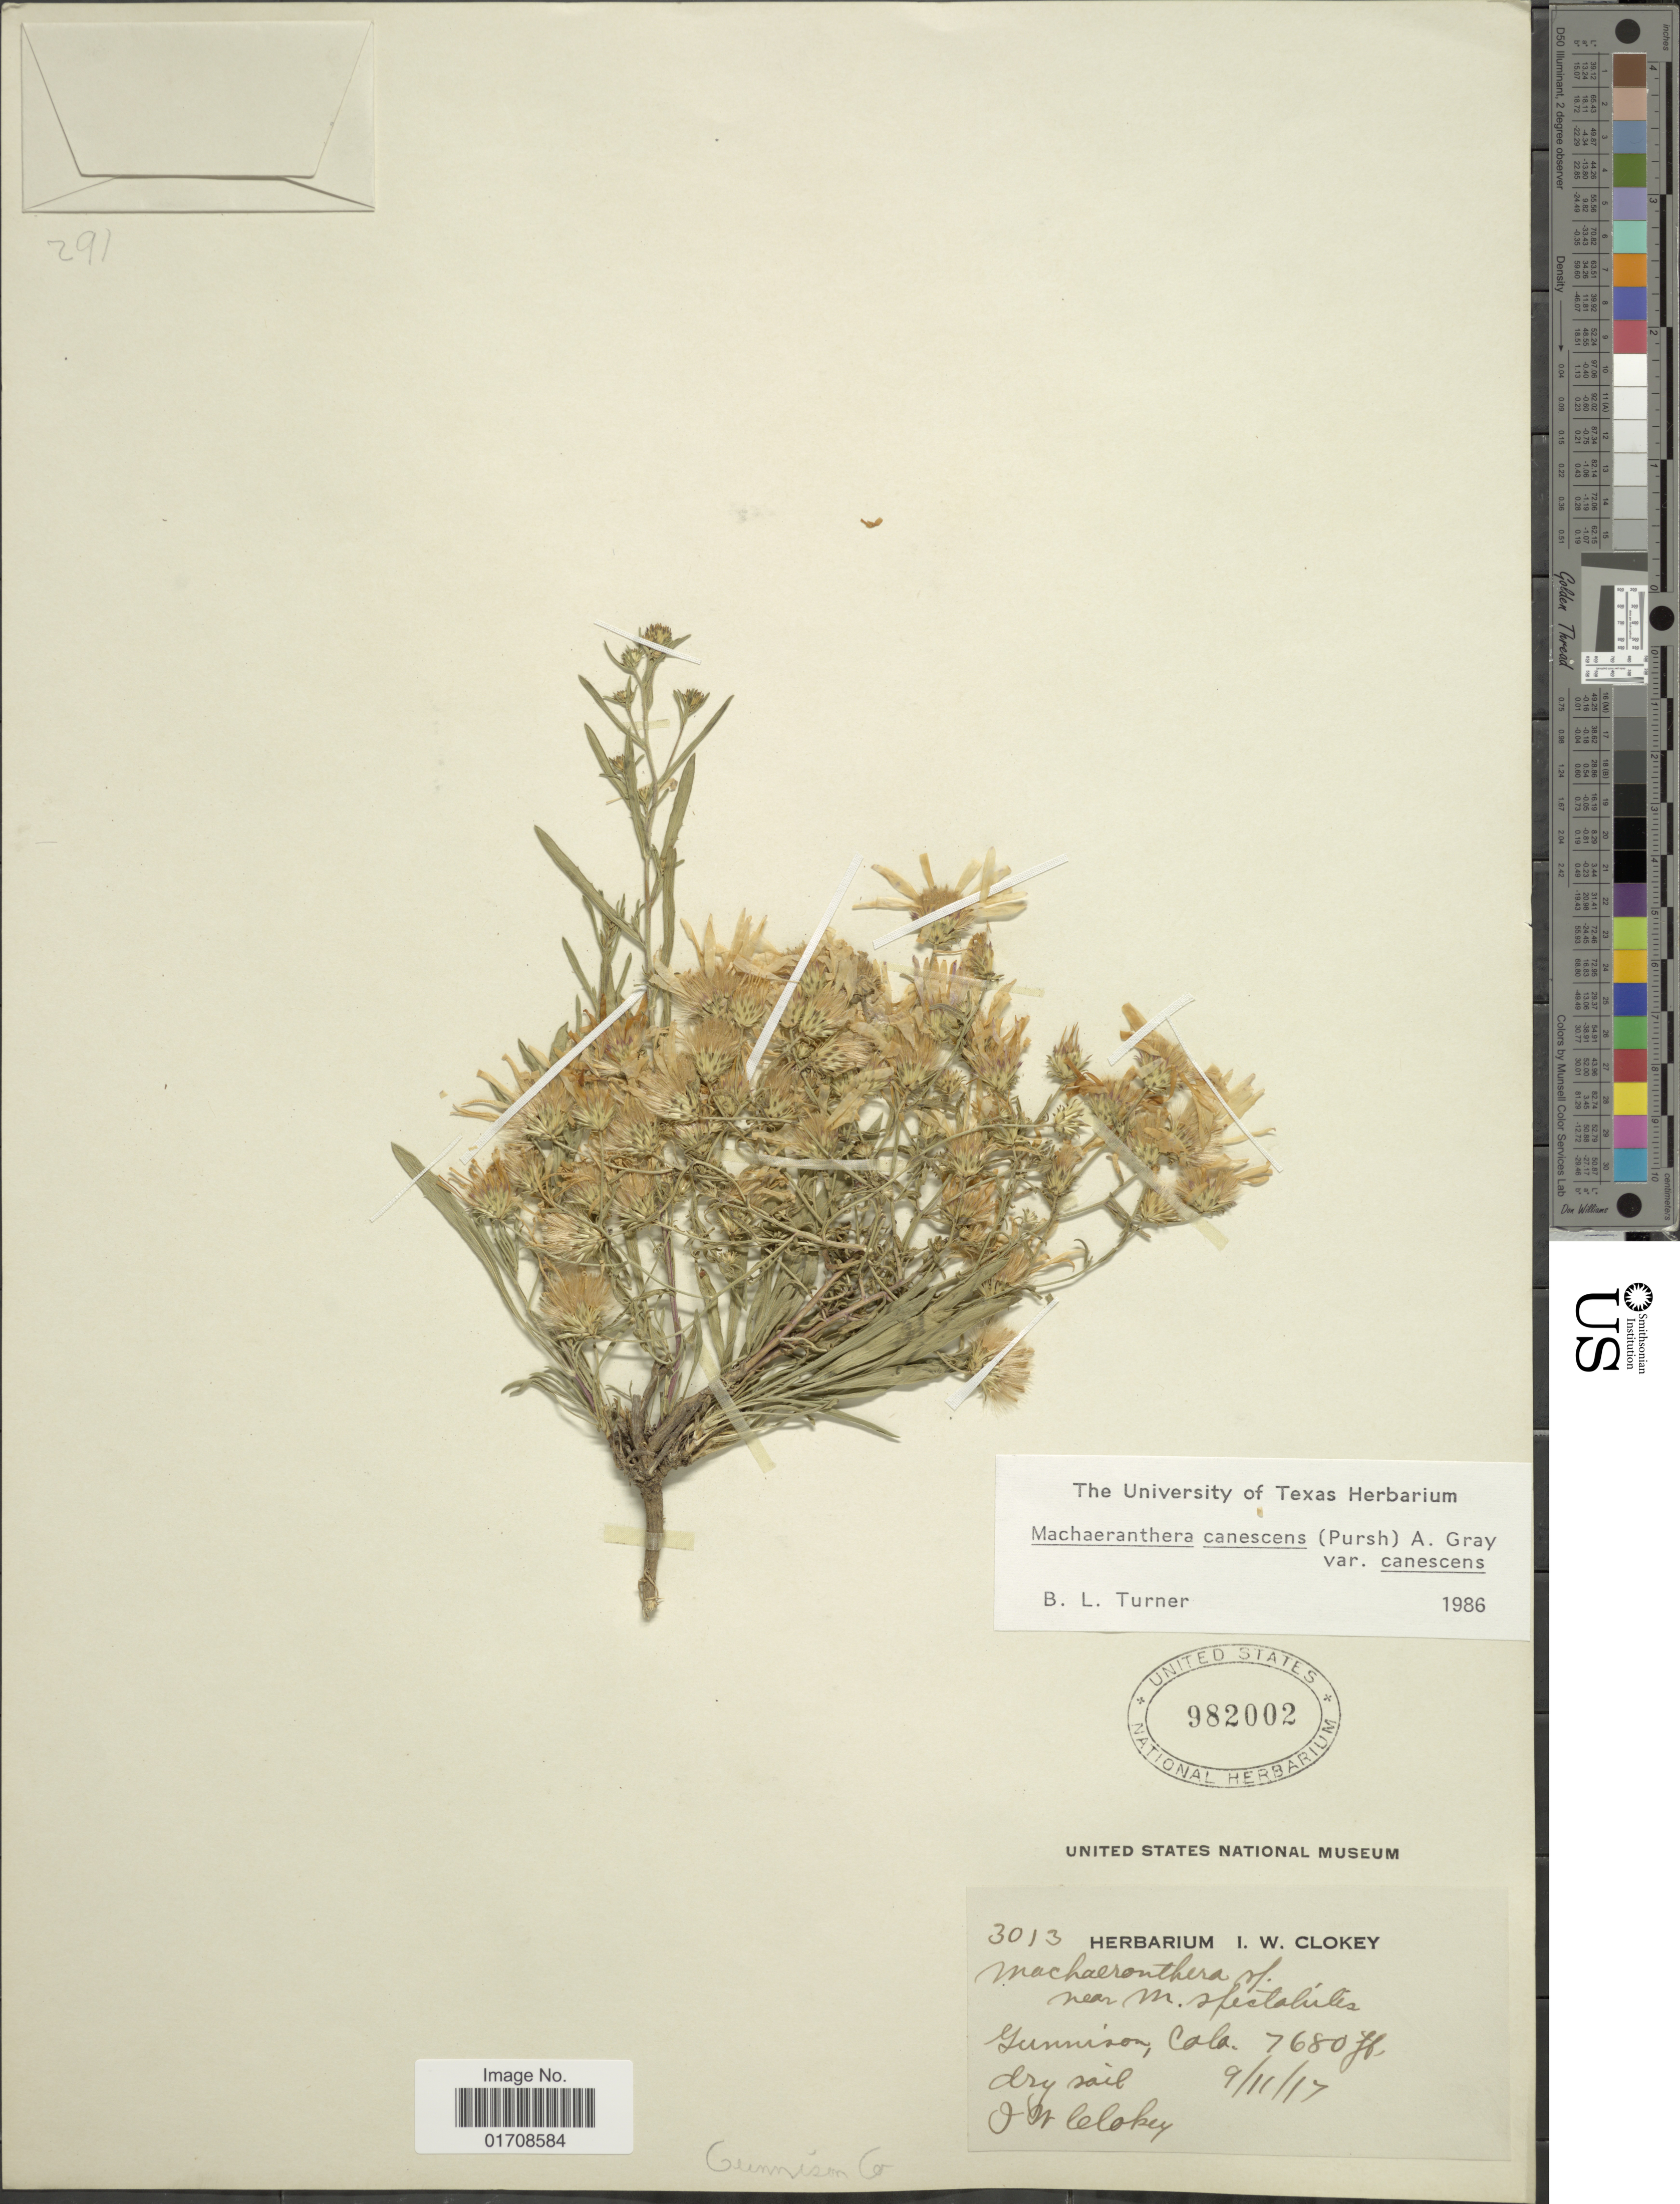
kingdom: Plantae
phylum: Tracheophyta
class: Magnoliopsida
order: Asterales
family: Asteraceae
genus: Machaeranthera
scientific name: Machaeranthera canescens var. canescens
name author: (Pursh) A. Gray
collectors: I. W. Clokey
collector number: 3013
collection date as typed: Transcribed d/m/y: 11/9/17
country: United States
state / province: Colorado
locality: Gunnison, Colo., Gunnison Co.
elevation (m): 2341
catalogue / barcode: US 982002